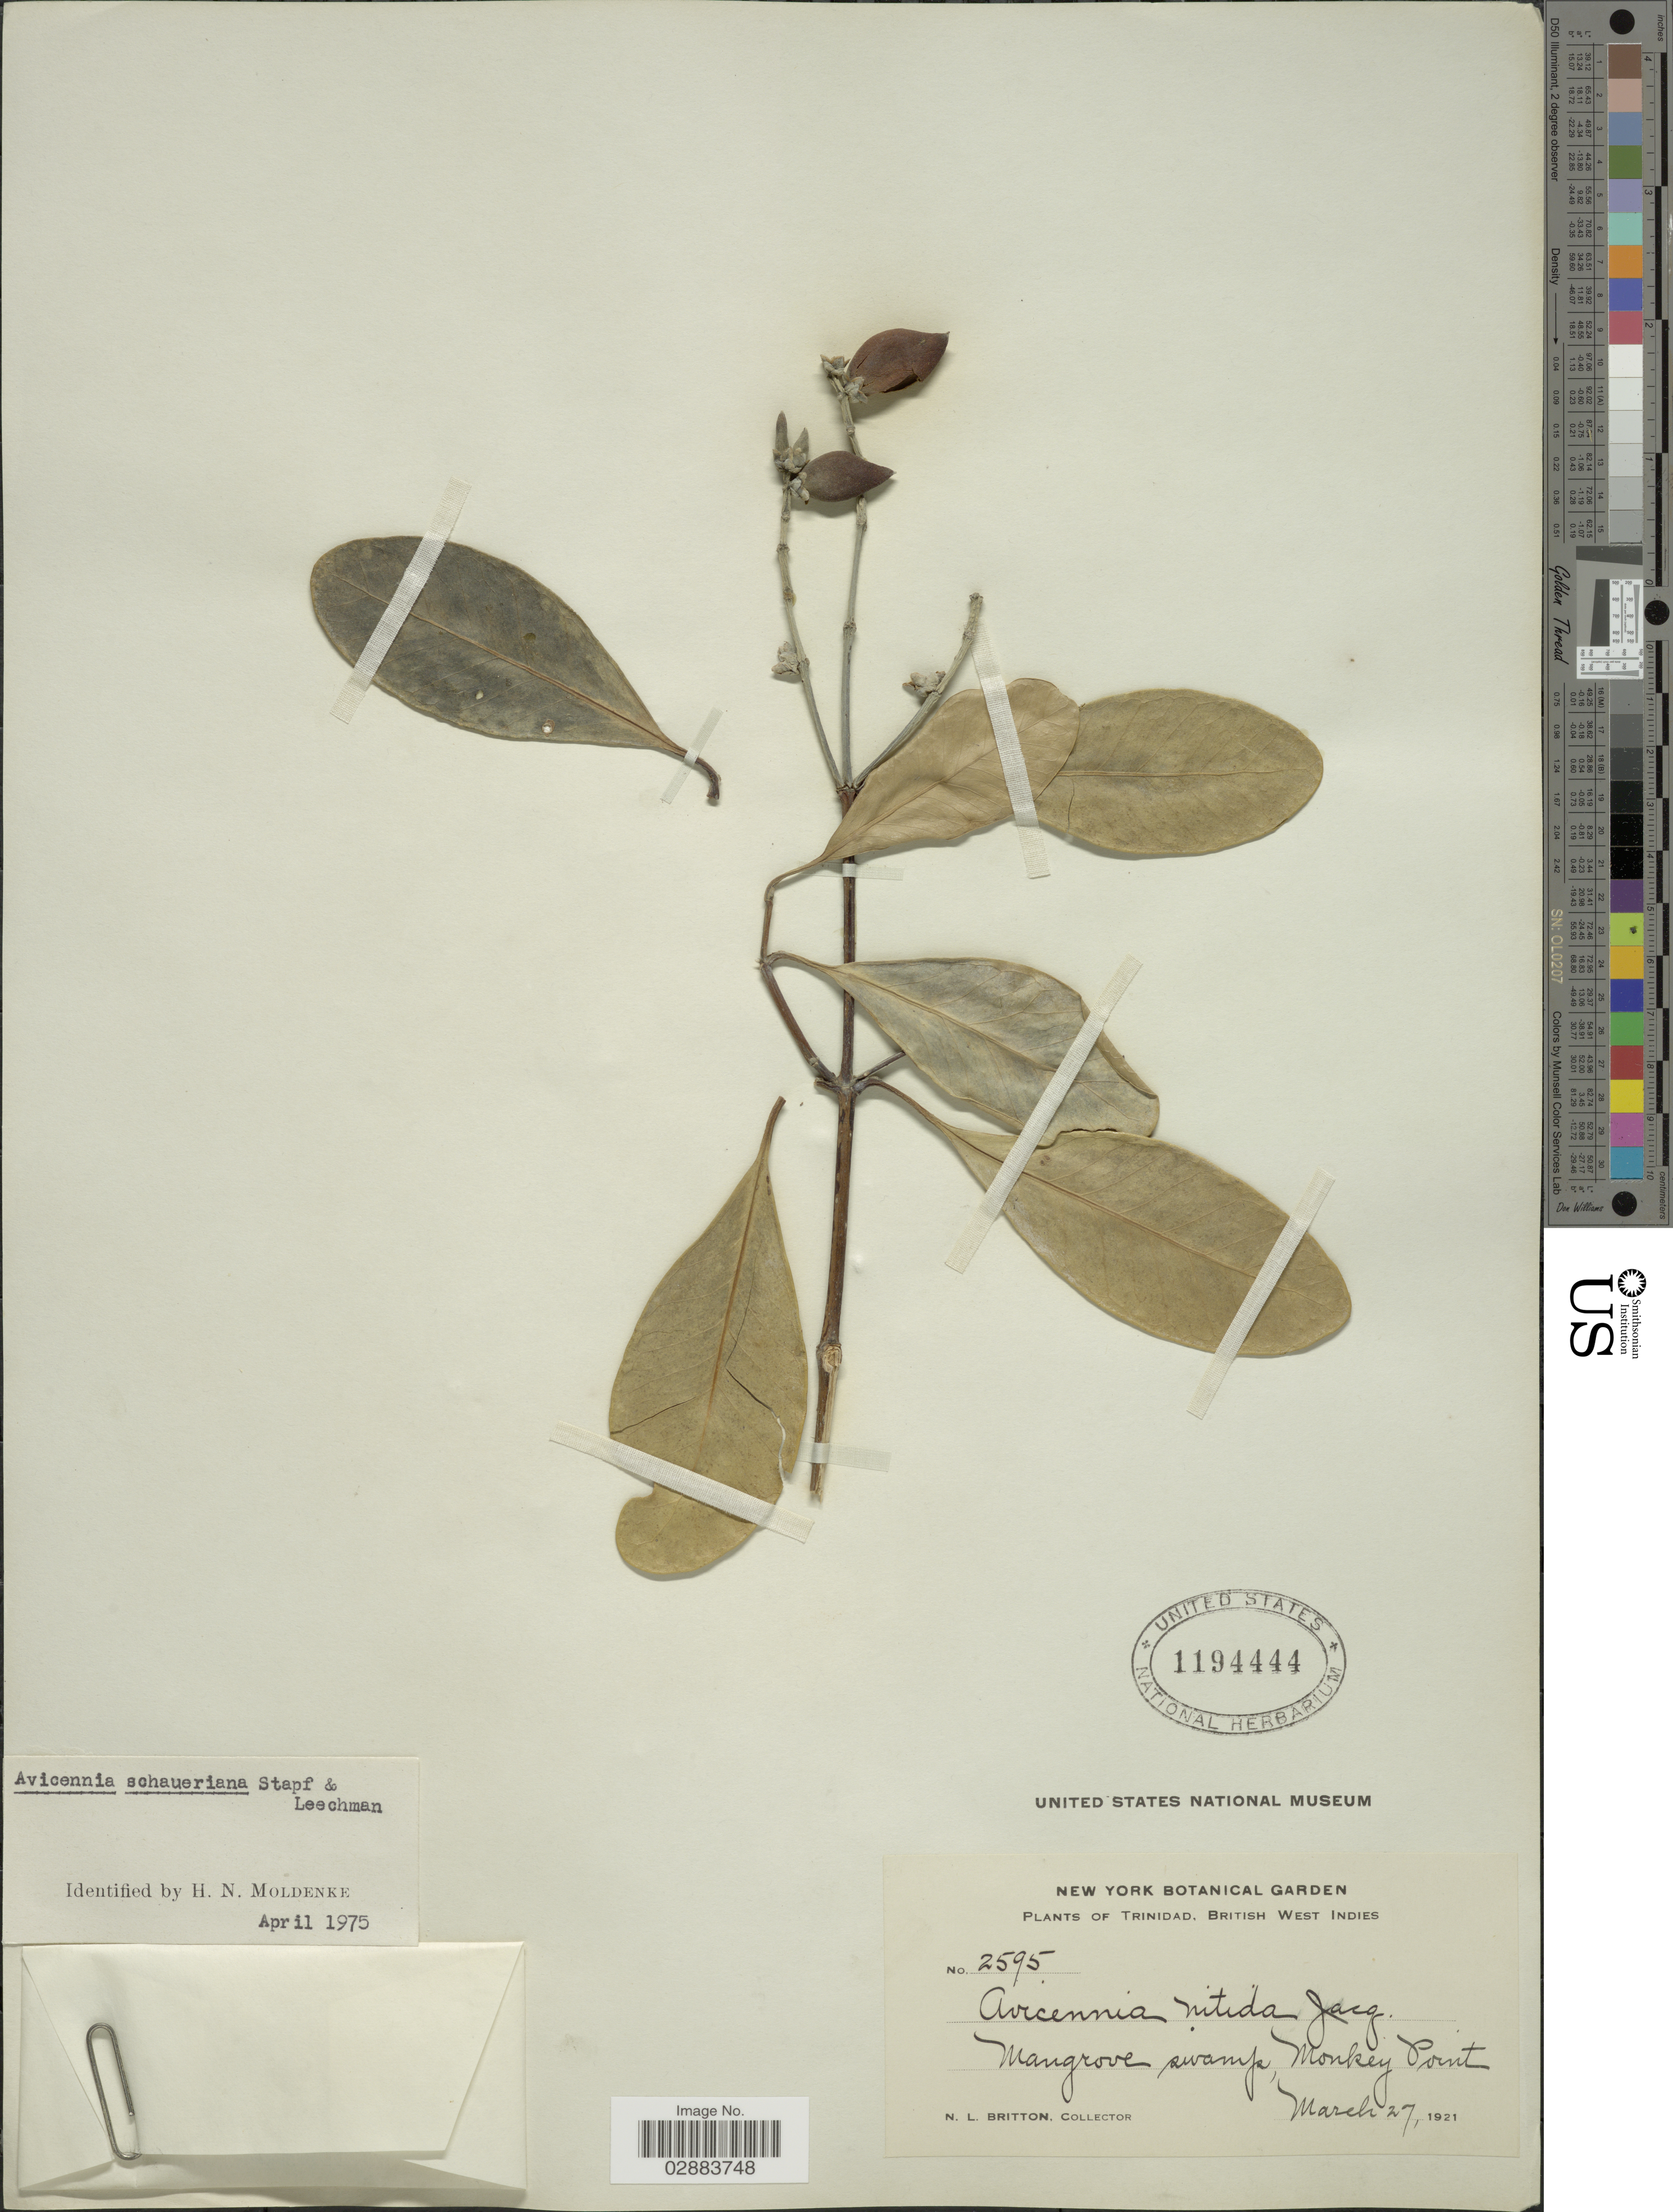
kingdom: Plantae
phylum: Tracheophyta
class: Magnoliopsida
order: Lamiales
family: Acanthaceae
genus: Avicennia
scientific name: Avicennia schaueriana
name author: Stapf ex Moldenke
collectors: N. Britton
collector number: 2595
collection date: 1921-03-27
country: Trinidad and Tobago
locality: Trinidad, British West Indies. Monkey Point.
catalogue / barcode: US 1194444